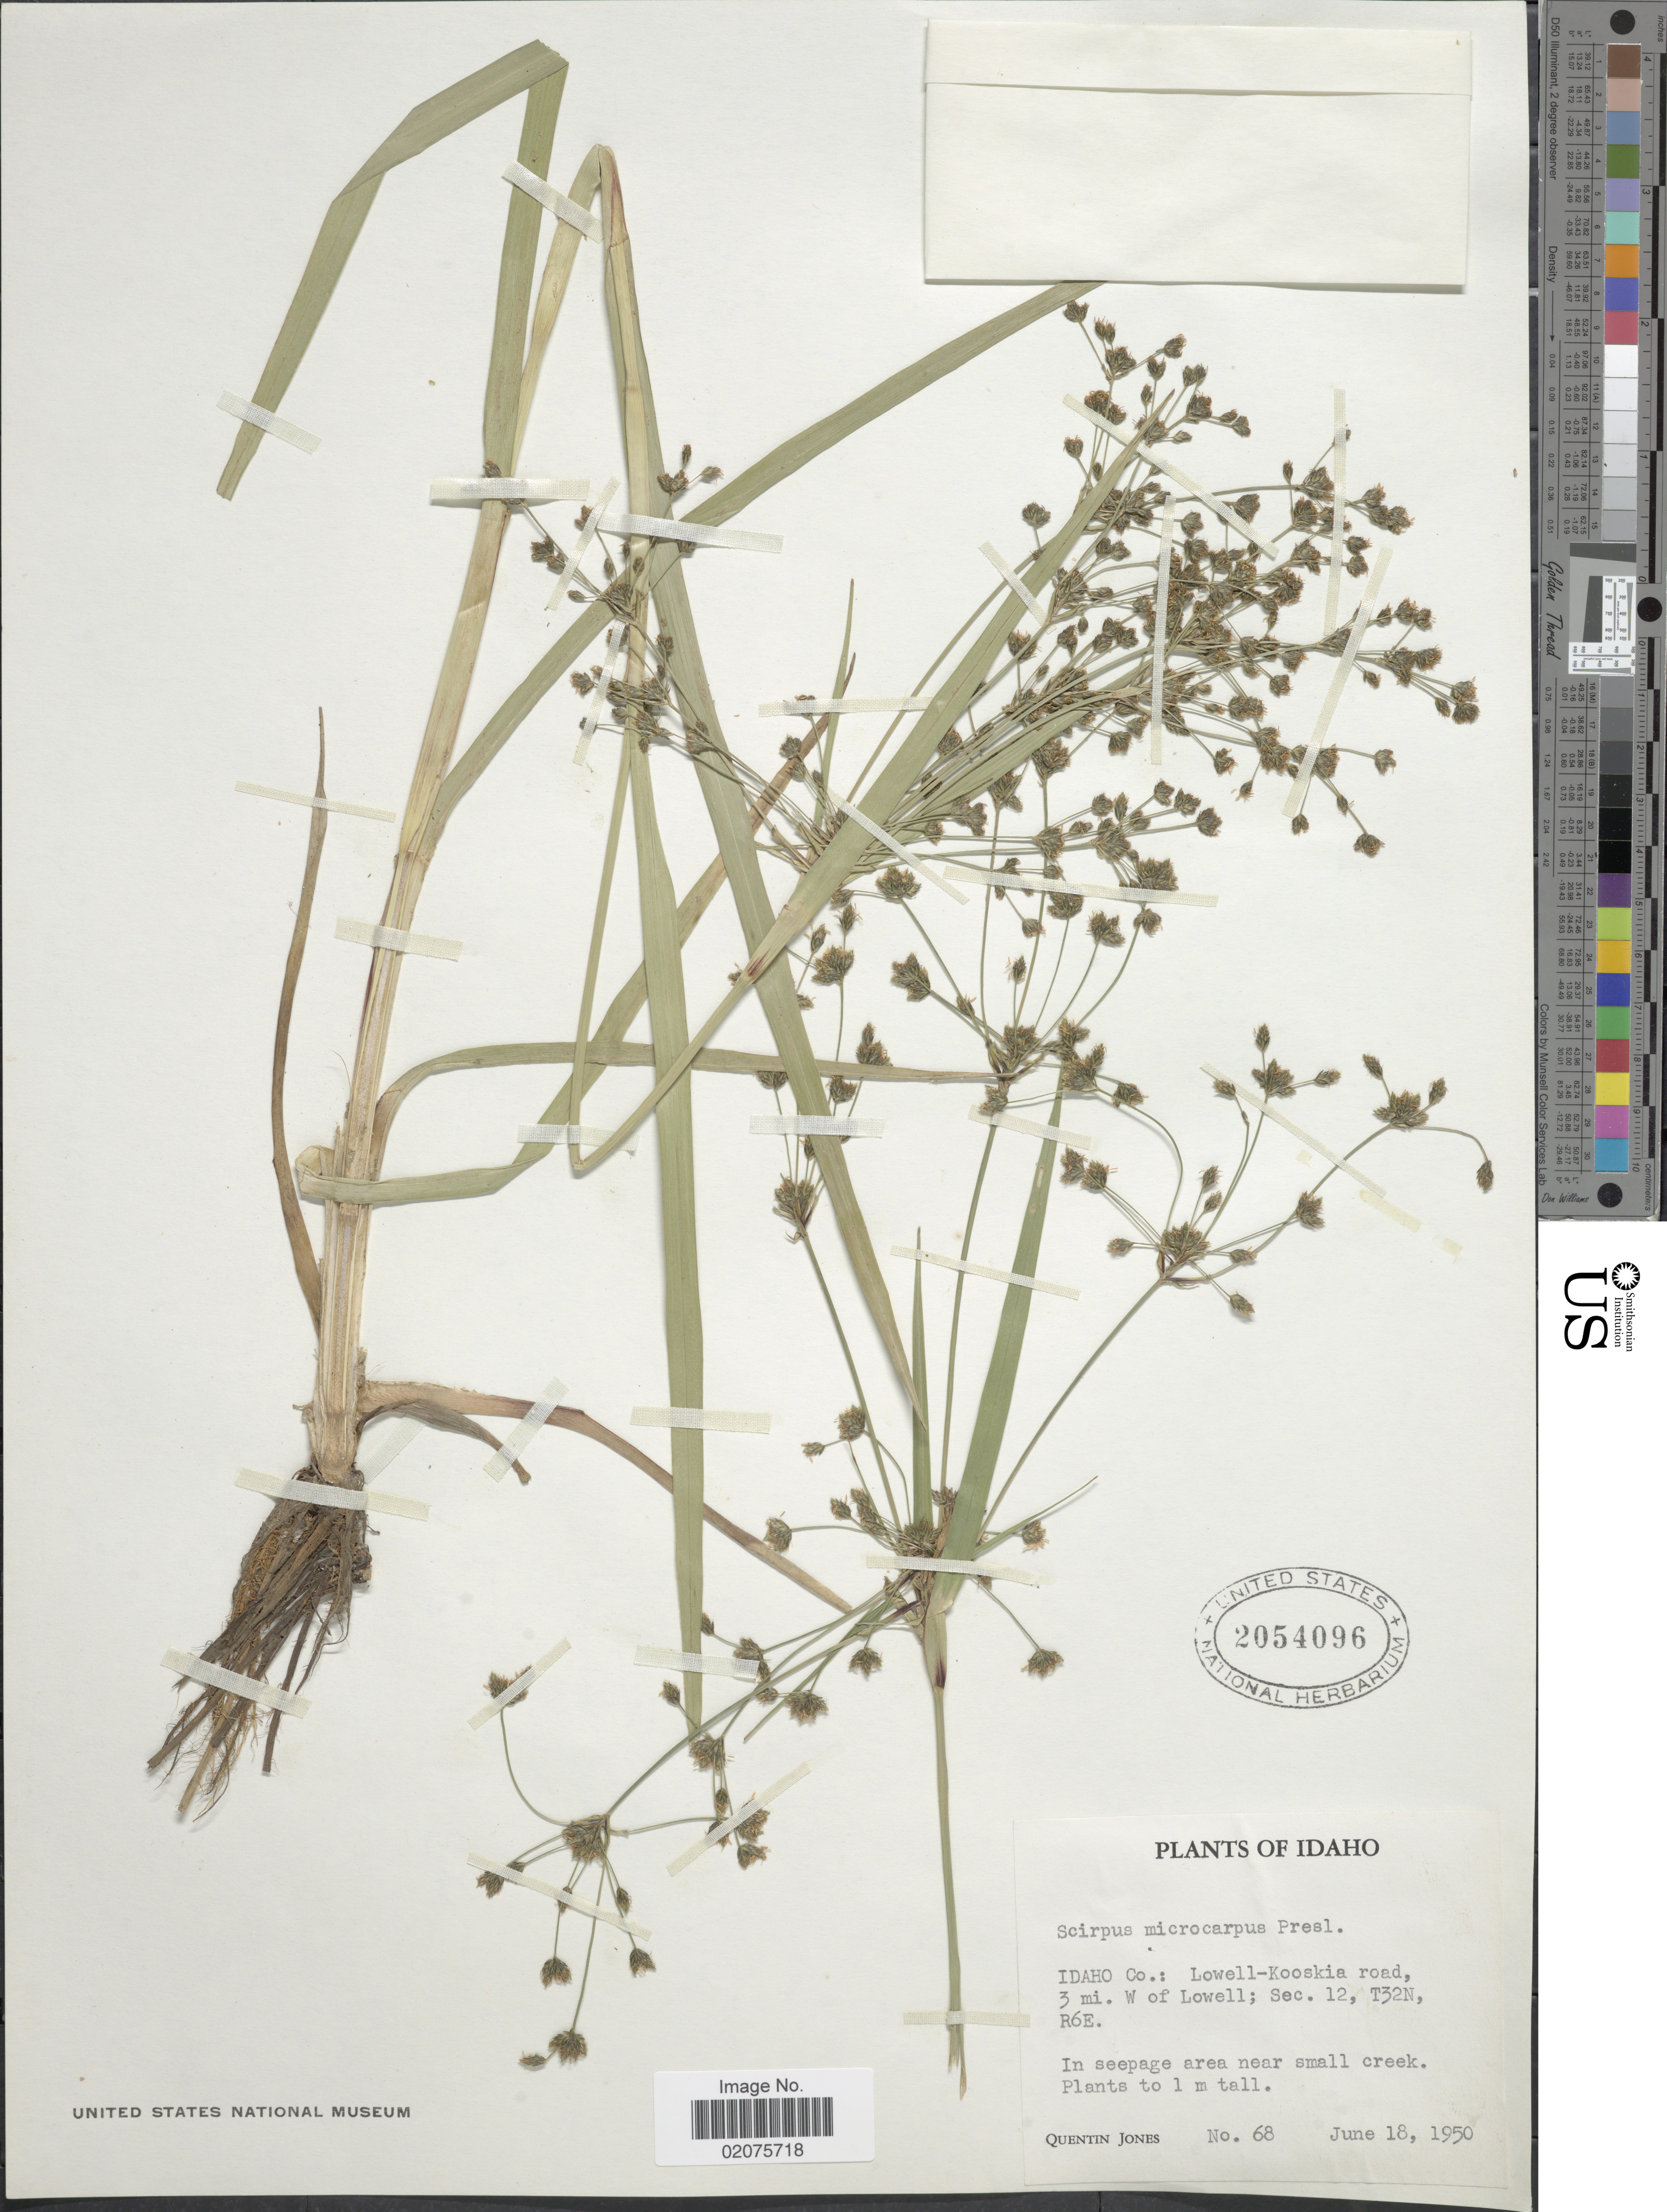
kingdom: Plantae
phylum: Tracheophyta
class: Liliopsida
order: Poales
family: Cyperaceae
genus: Scirpus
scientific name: Scirpus microcarpus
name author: J. Presl & C. Presl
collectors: Q. Jones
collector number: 68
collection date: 1950-06-18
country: United States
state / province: Idaho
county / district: Idaho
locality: Lowell-Kooskia road, 3 mi. W of Lowell; Sec. 12, T32N, R6E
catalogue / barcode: US 2054096